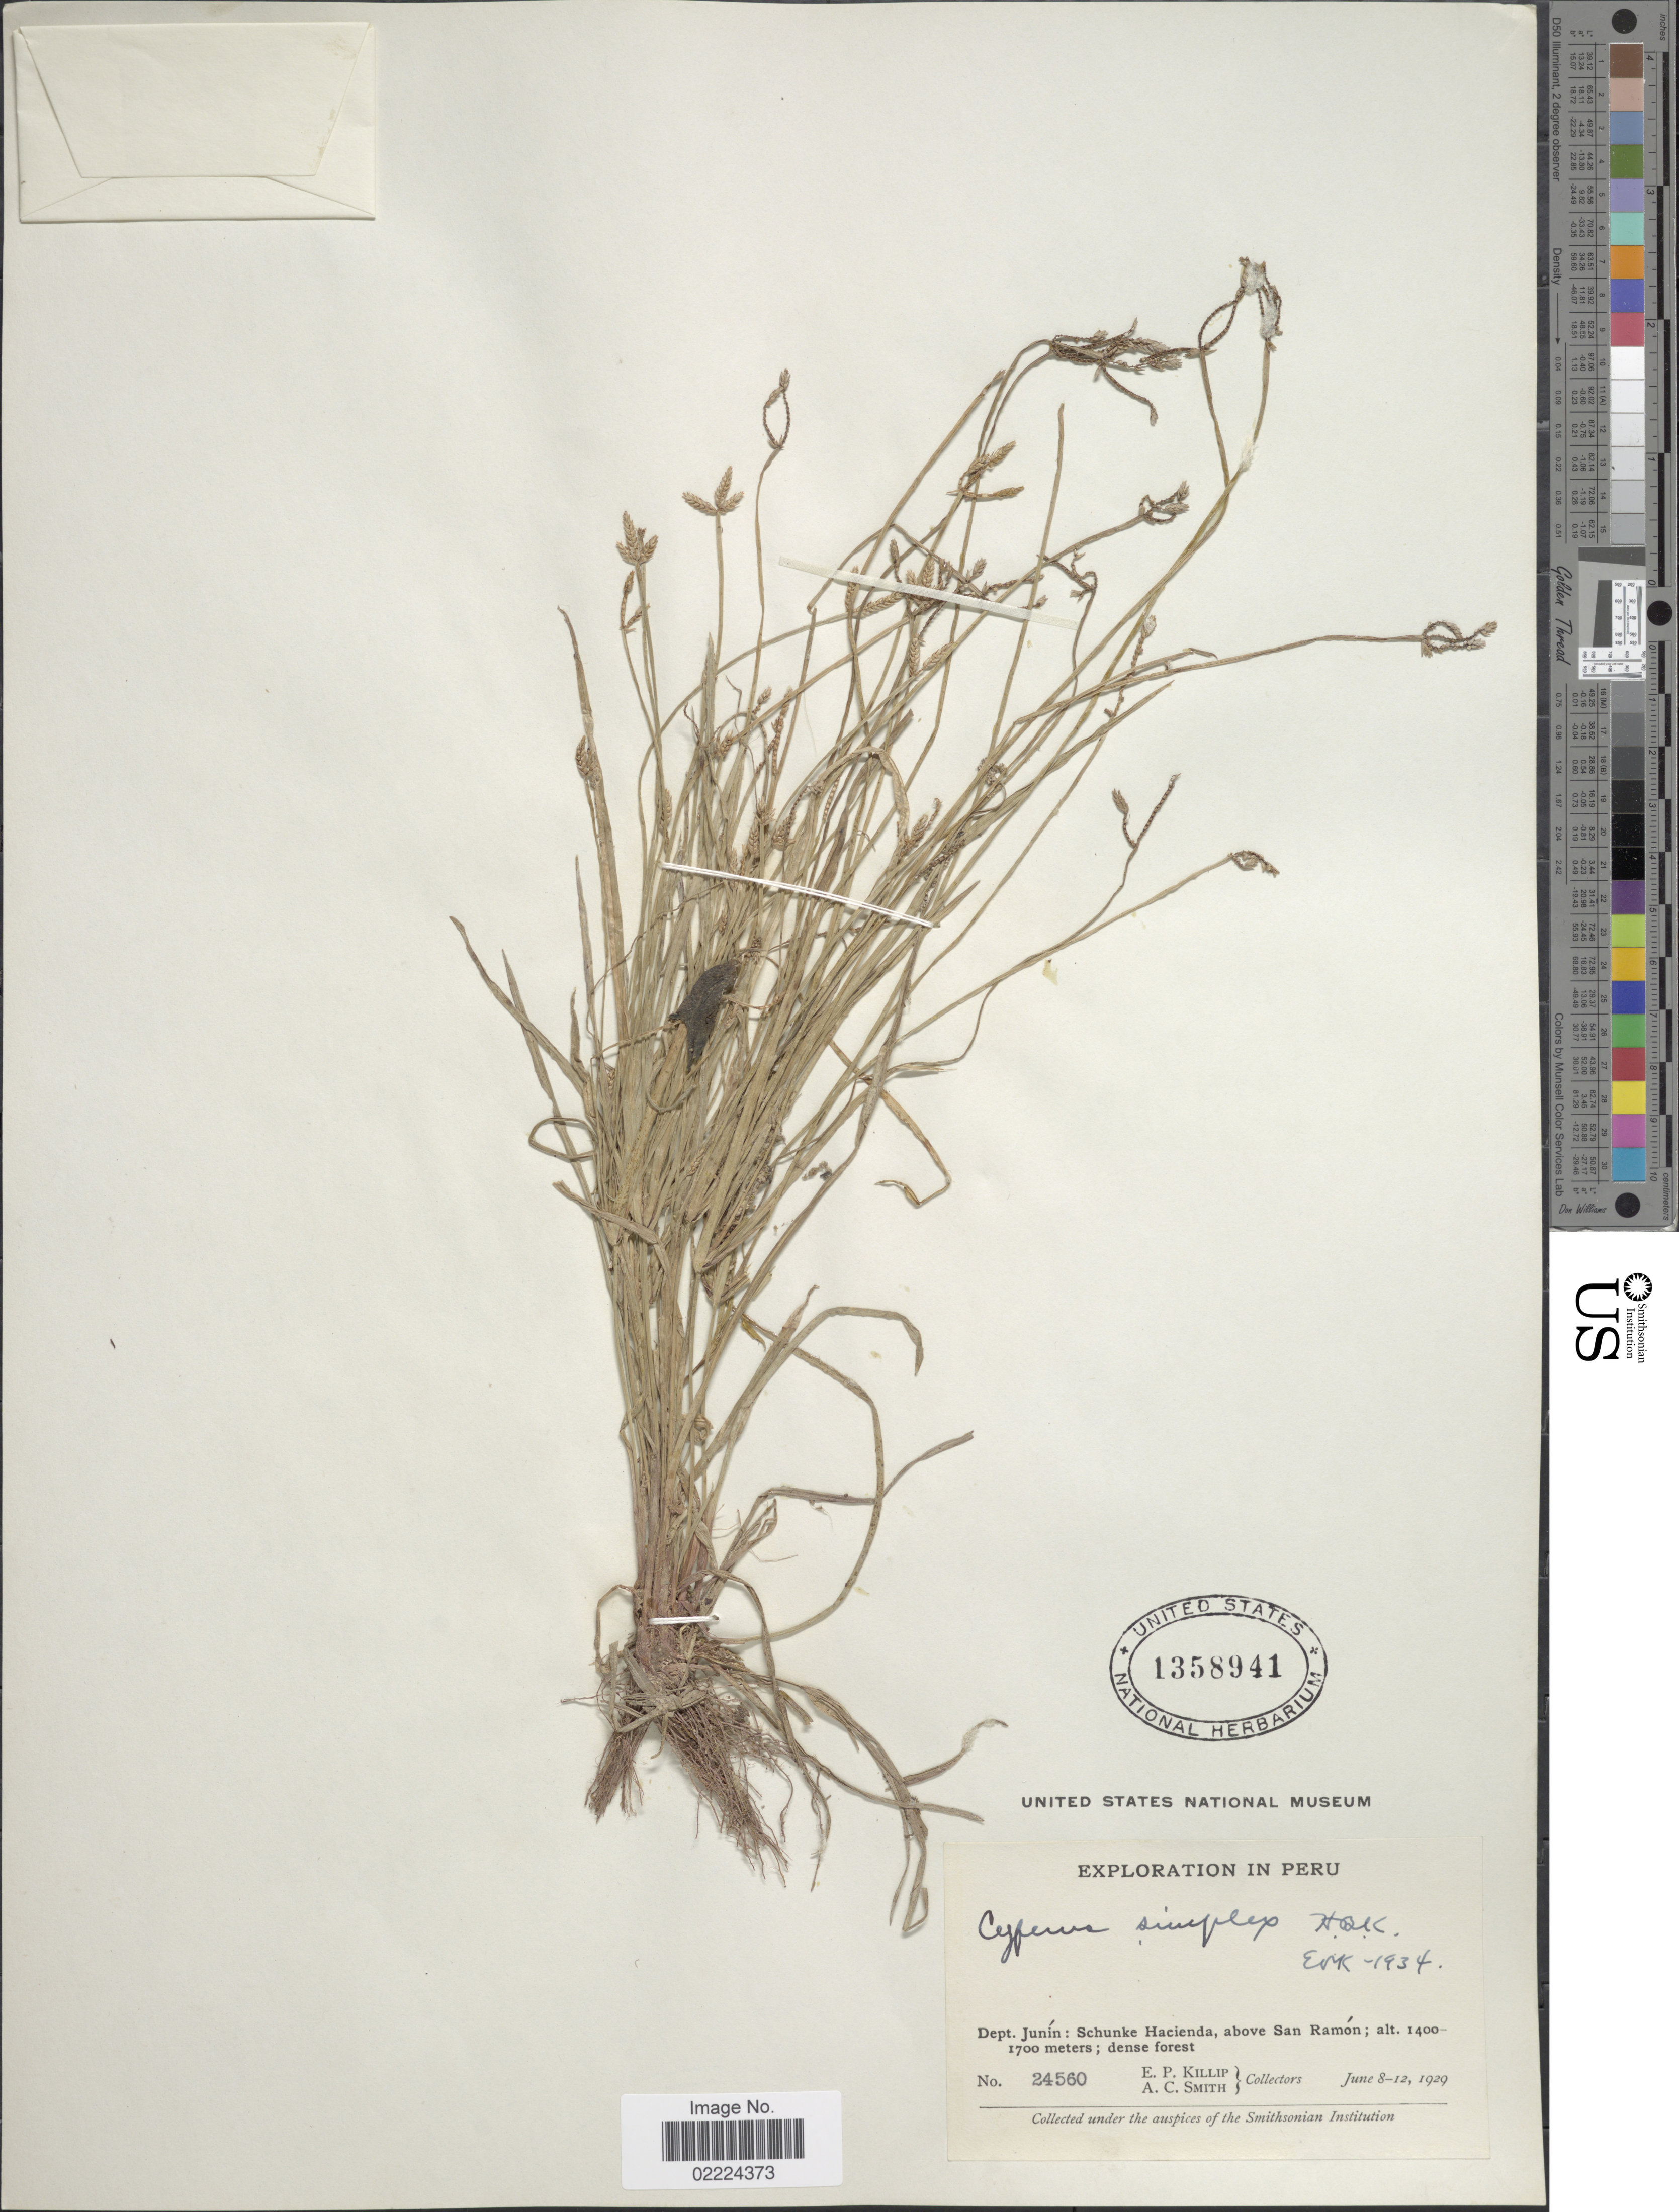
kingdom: Plantae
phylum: Tracheophyta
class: Liliopsida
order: Poales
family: Cyperaceae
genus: Cyperus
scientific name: Cyperus simplex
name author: Kunth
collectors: E. P. Killip & A. C. Smith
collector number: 24560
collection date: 1929-06-08/1929-06-12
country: Peru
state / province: Junín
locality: Schunke Hacienda, above San Ramon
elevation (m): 1400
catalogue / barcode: US 1358941